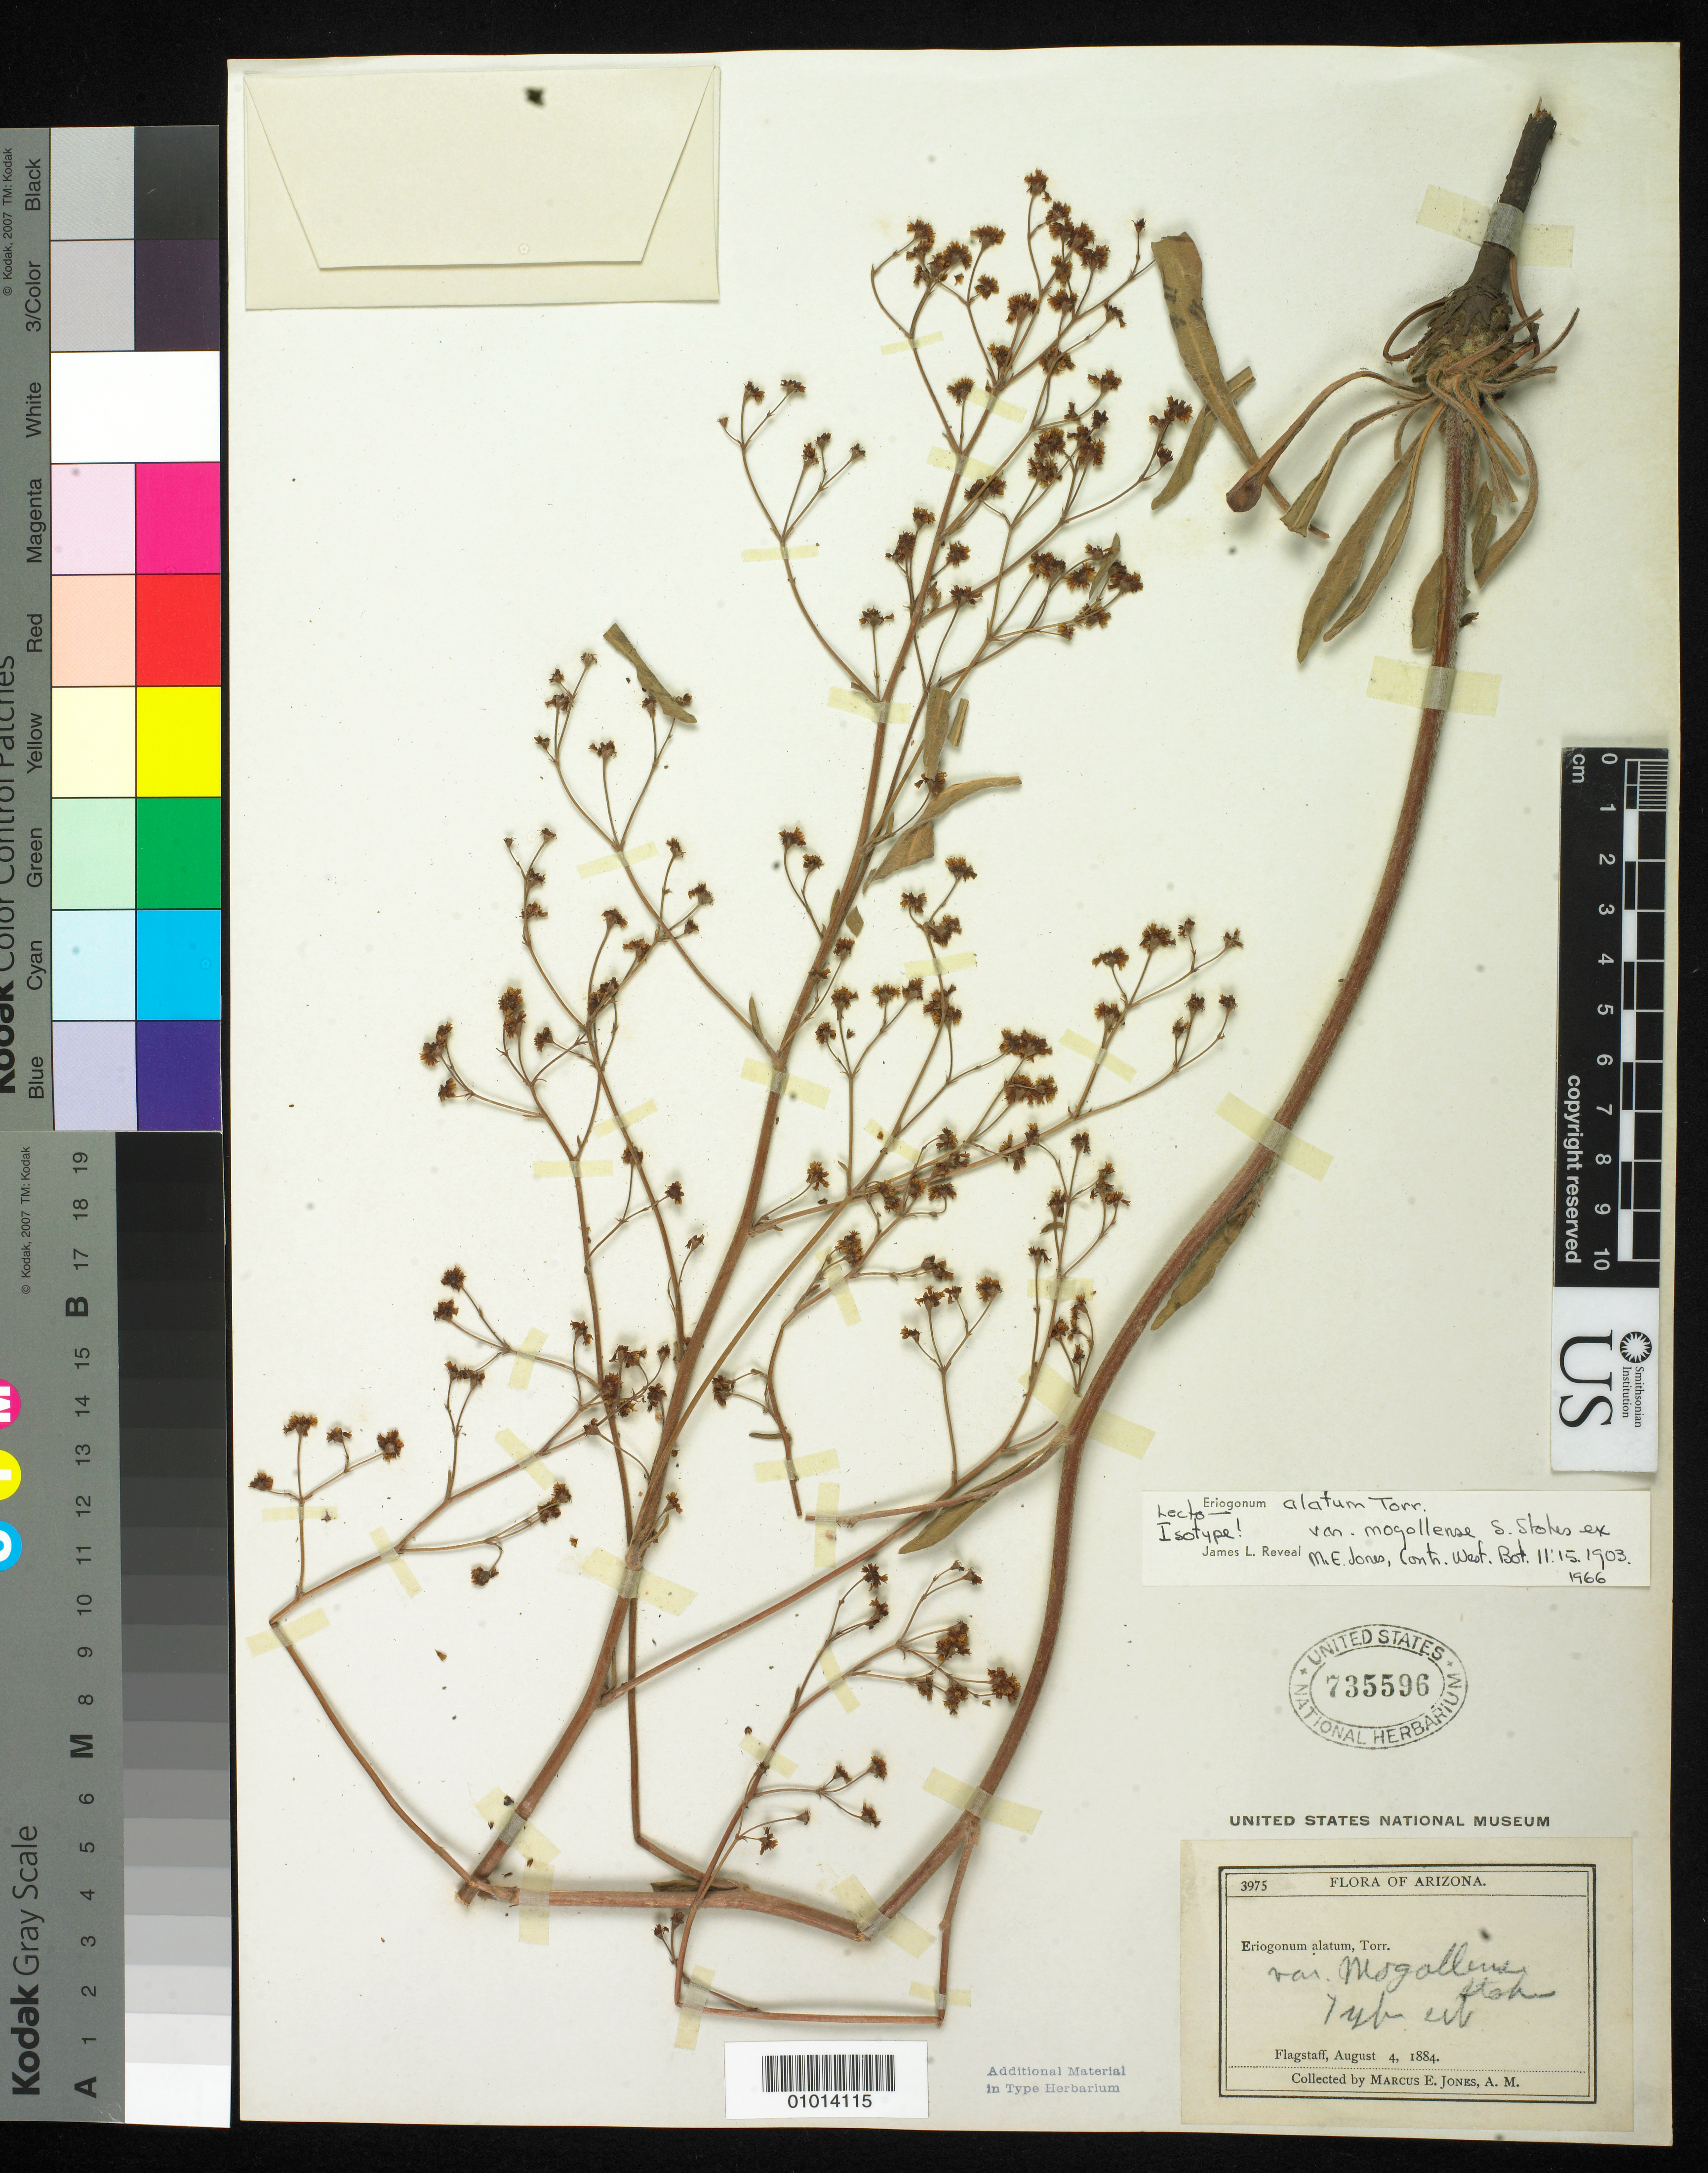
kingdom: Plantae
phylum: Tracheophyta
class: Magnoliopsida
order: Caryophyllales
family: Polygonaceae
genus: Eriogonum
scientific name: Eriogonum alatum var. mogollense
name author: S. Stokes ex M.E. Jones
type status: Isosyntype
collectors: M. E. Jones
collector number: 3975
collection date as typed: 04 Aug 1884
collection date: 1884-08-04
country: United States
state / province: Arizona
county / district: Coconino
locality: Flagstaff.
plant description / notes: Protologue cites locality as "San Francisco Mts., N. Ariz." This sheet (coll. date 4 Aug.) annotated by J.L. Reveal (1966) as "Lecto-isotype" but presumably a syntype as lectotypification specifies collection date of 7 Aug.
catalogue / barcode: US 735596